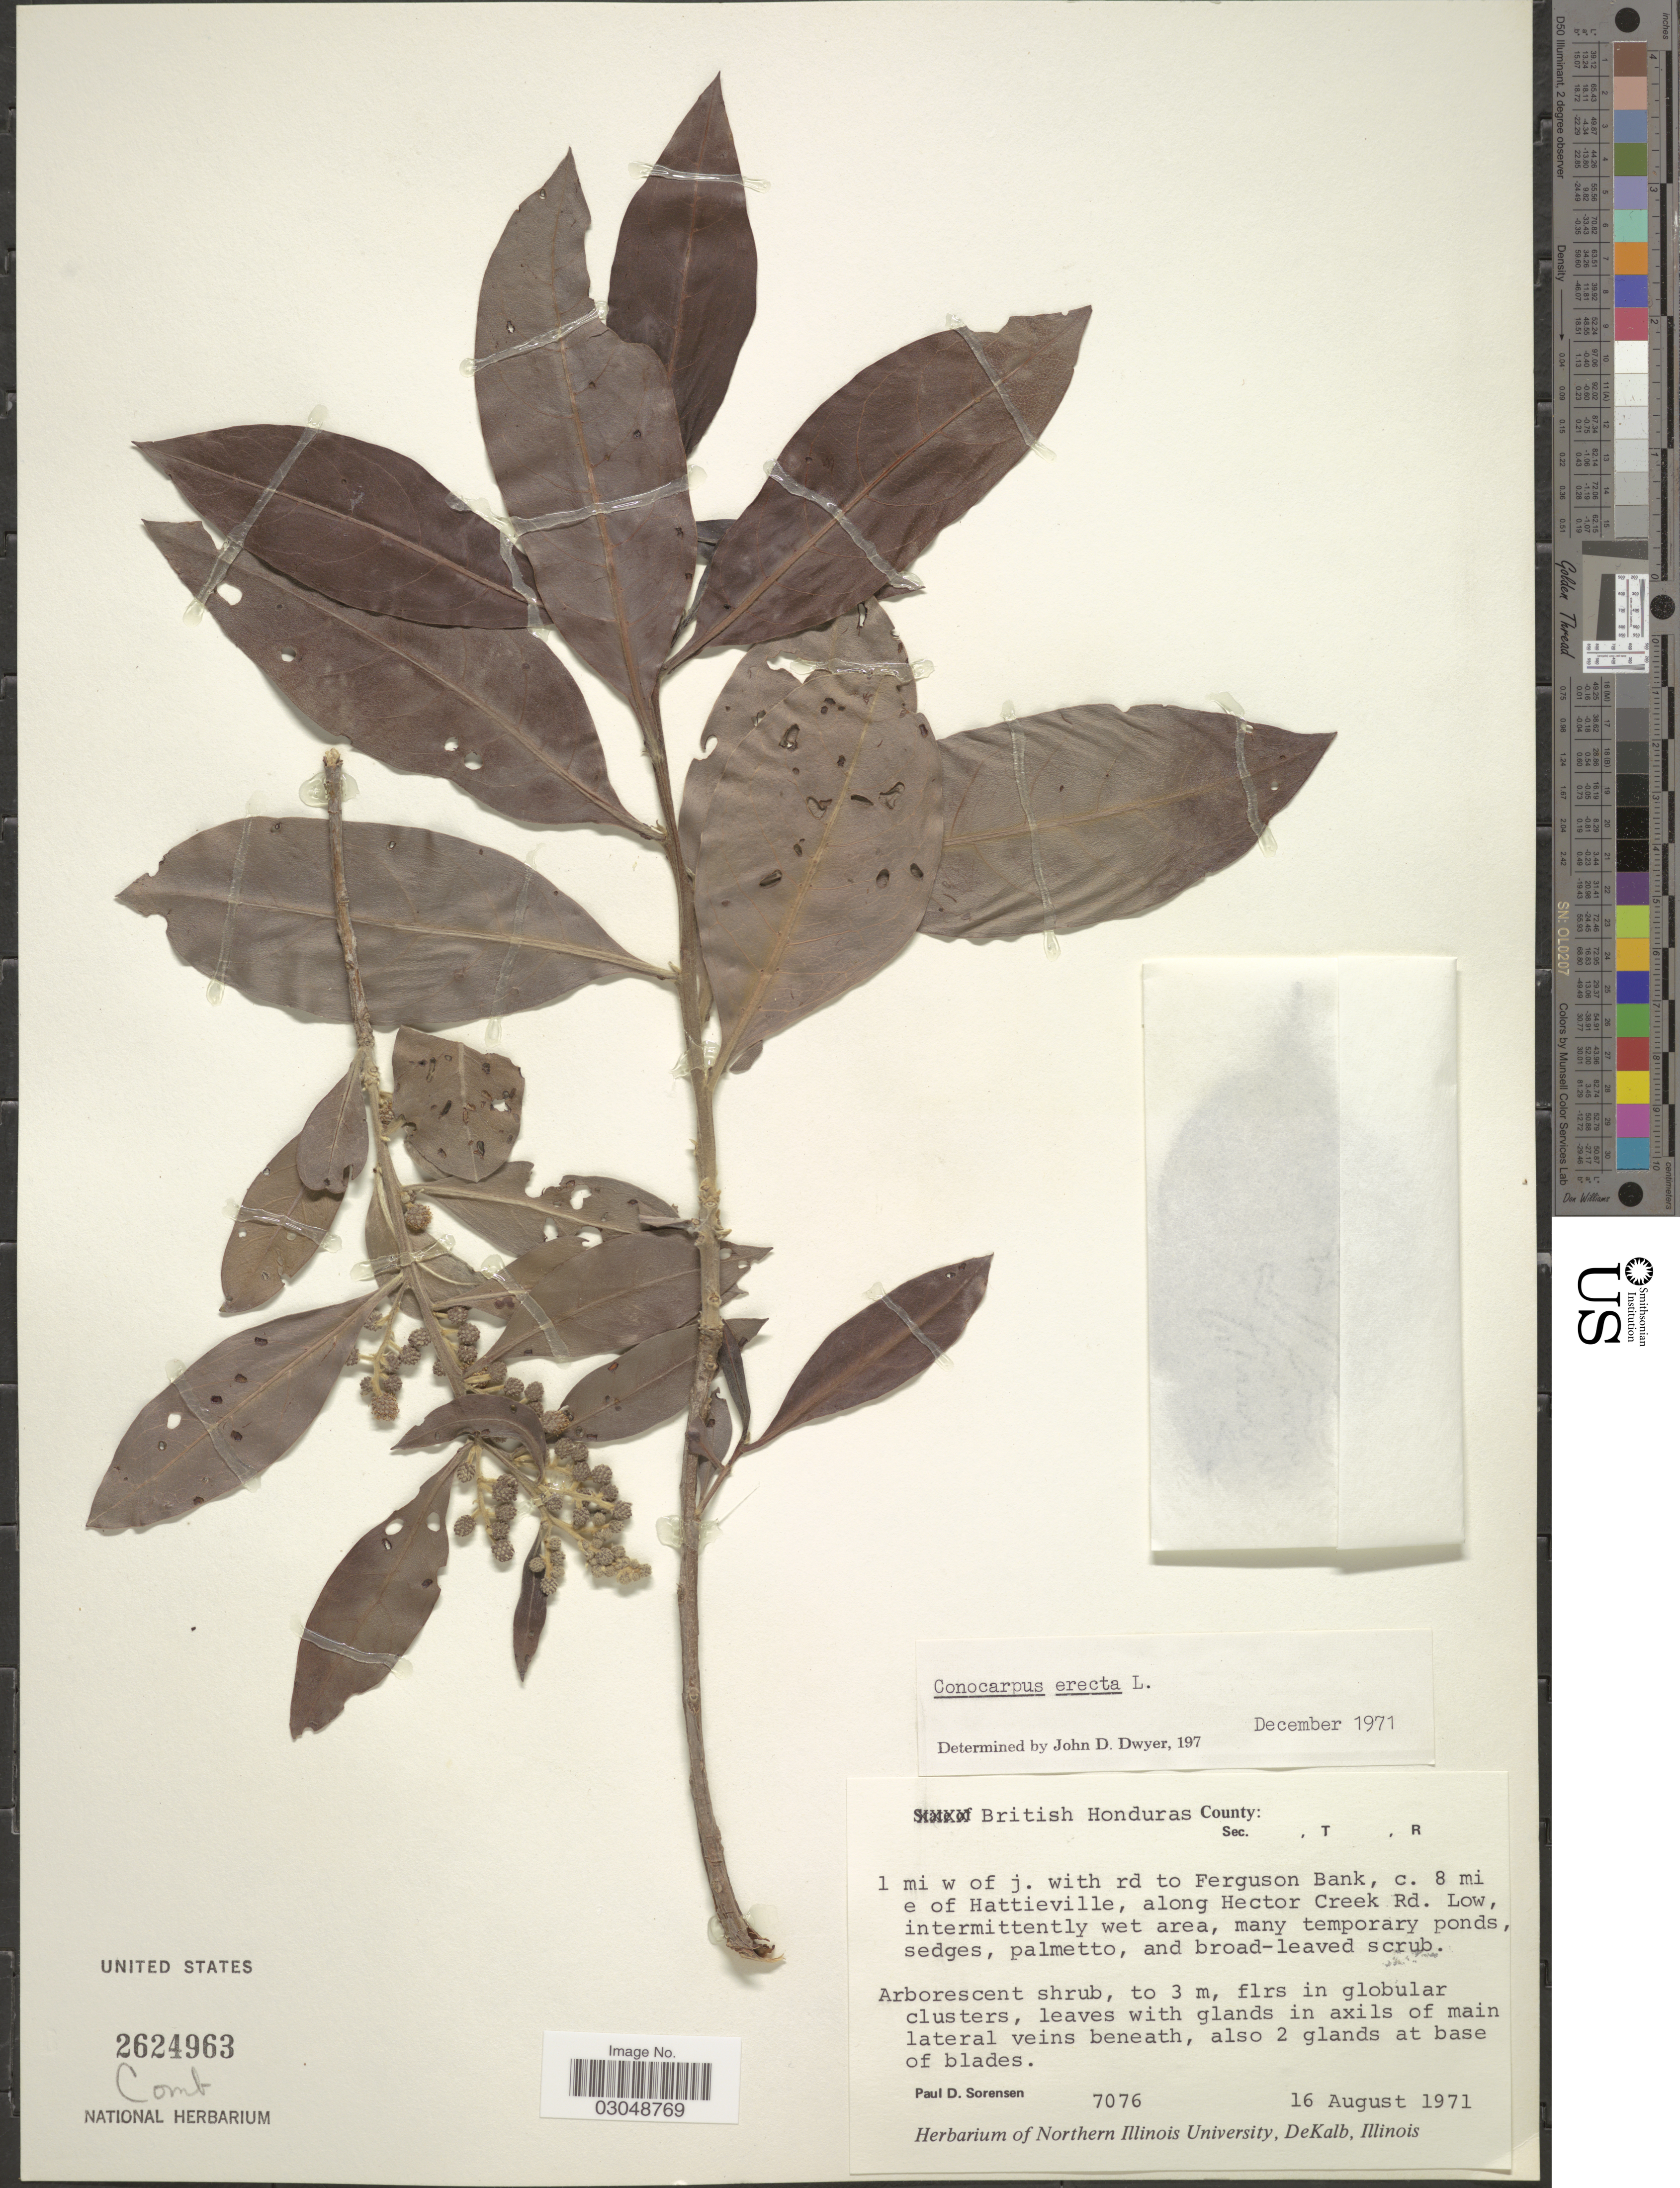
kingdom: Plantae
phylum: Tracheophyta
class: Magnoliopsida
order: Myrtales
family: Combretaceae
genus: Conocarpus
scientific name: Conocarpus erectus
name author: L.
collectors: P. Sorensen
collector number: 7076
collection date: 1971-08-16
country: Belize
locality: British Honduras. 1 mi w of just rd to Ferguson Bank, c. 8 mi e of Hattieville, along Hector Creek Rd.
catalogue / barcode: US 2624963